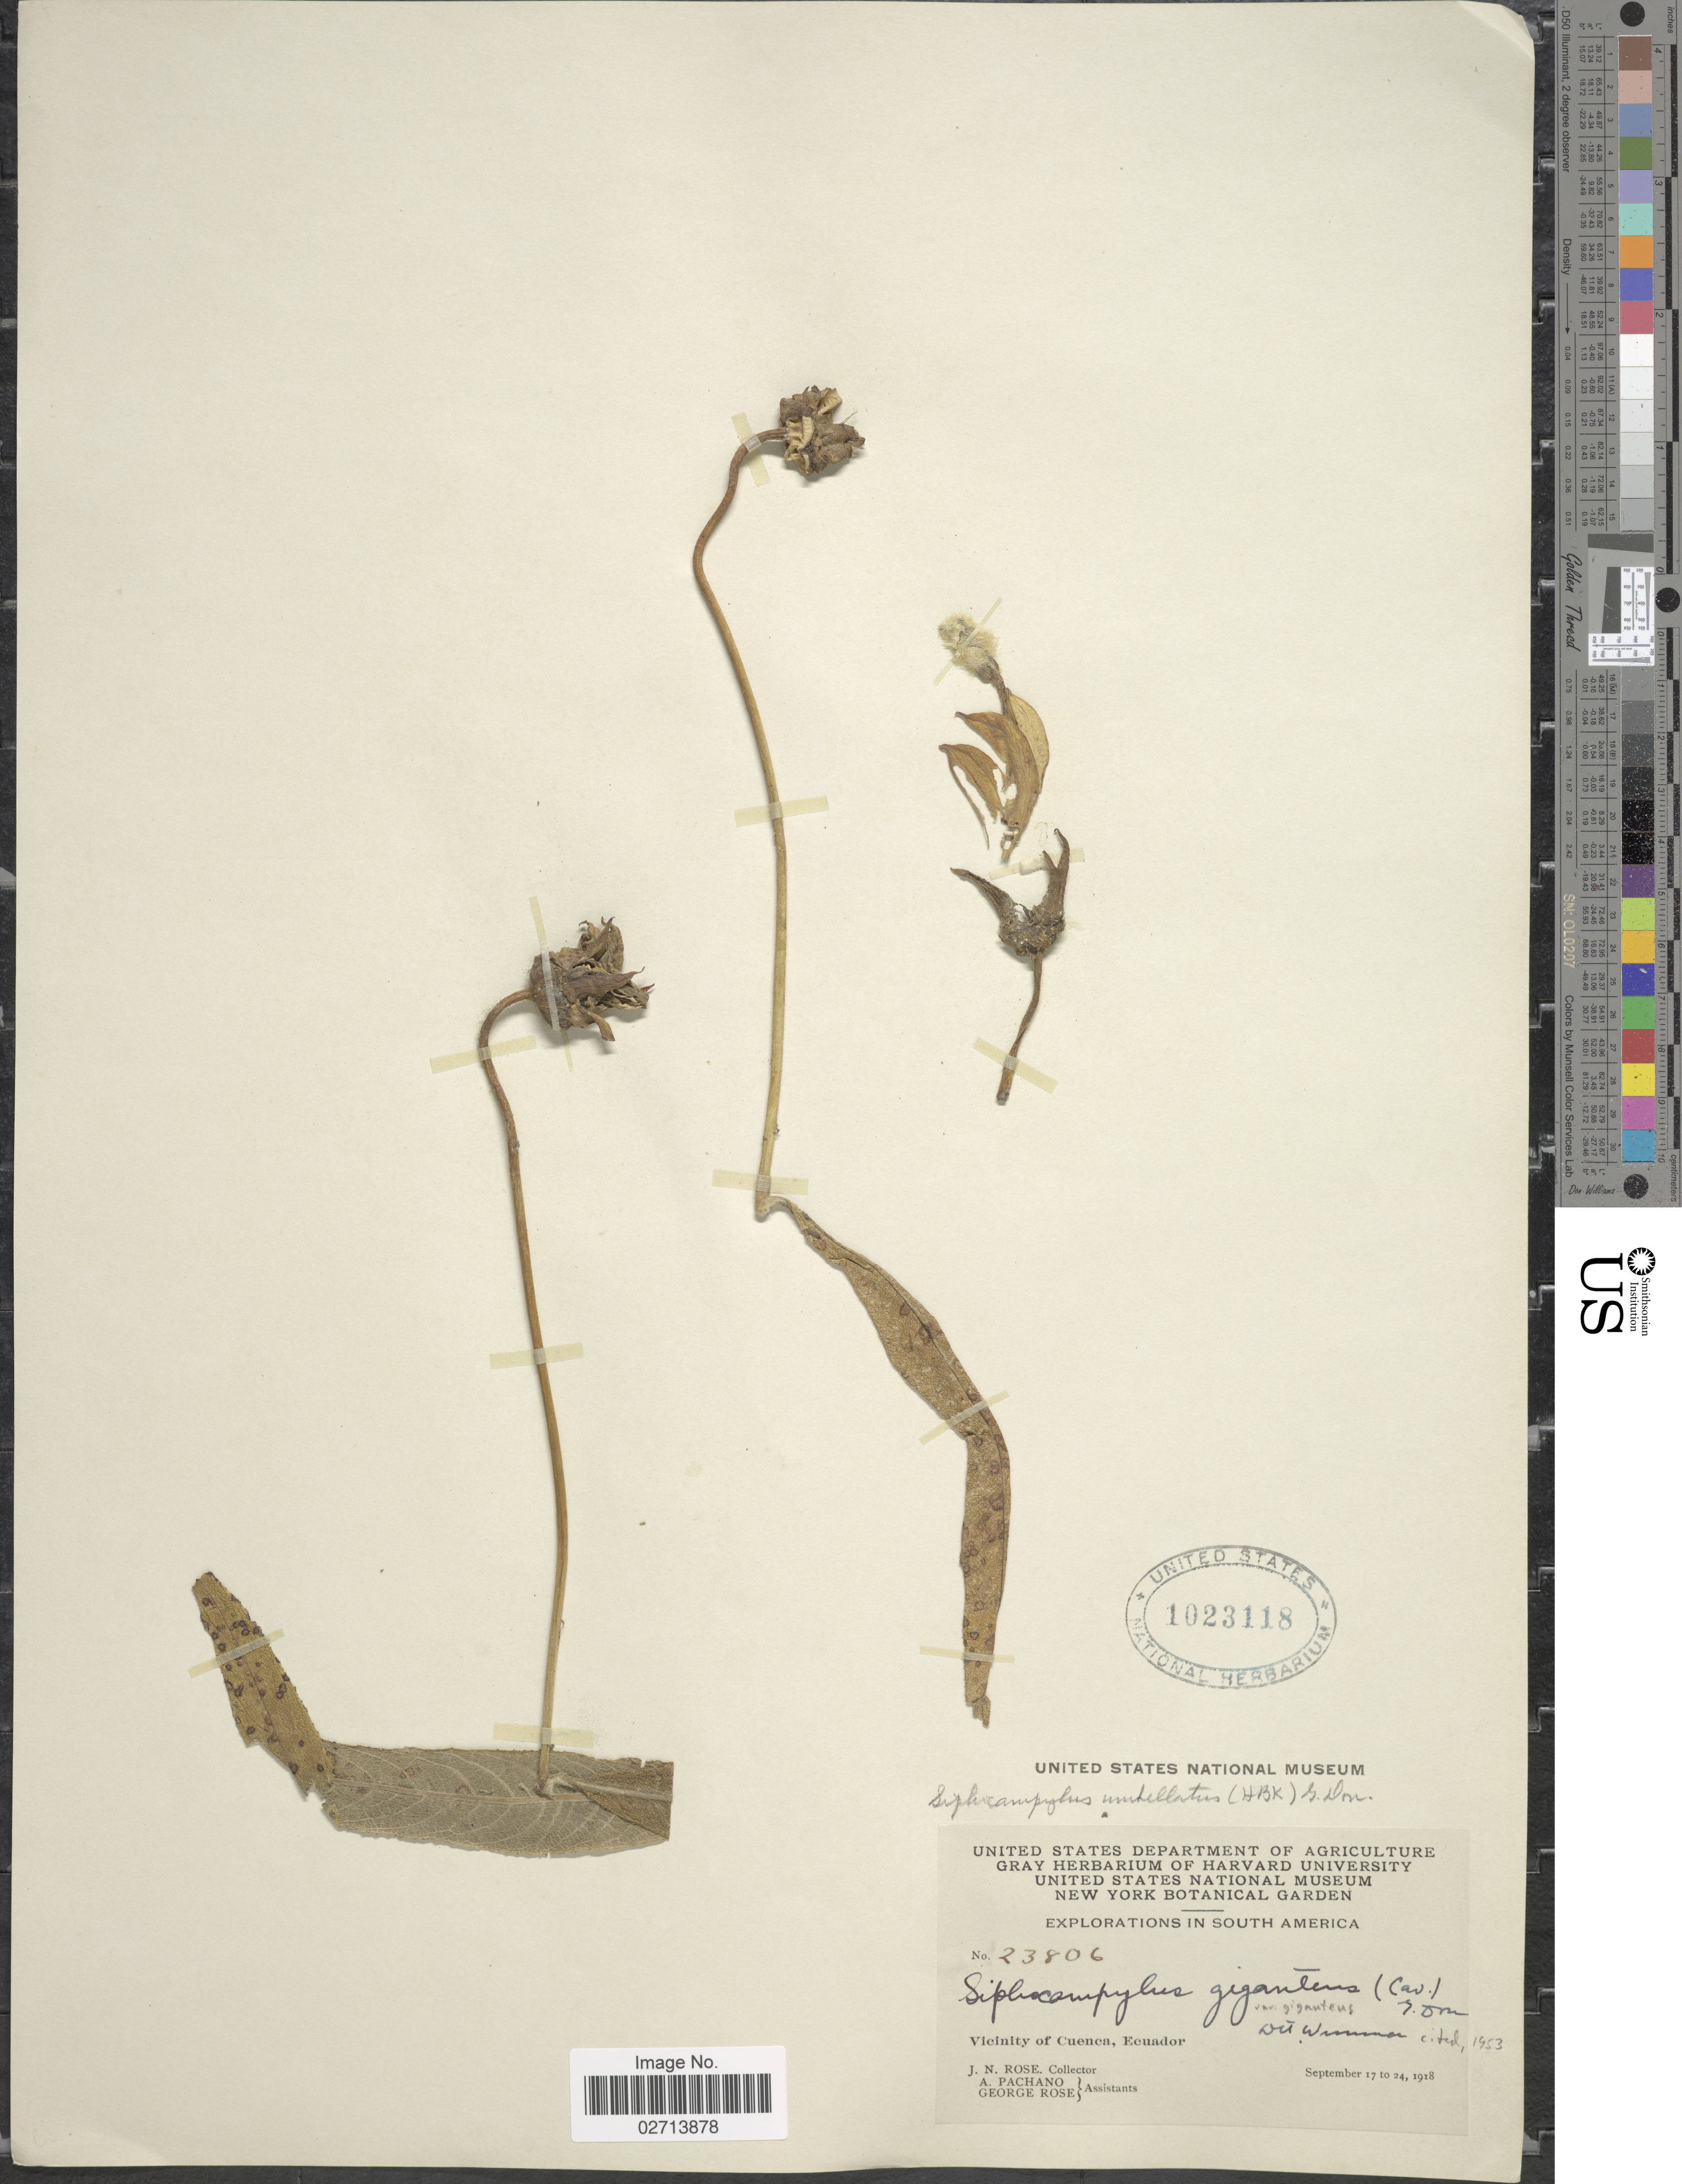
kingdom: Plantae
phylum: Tracheophyta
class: Magnoliopsida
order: Asterales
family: Campanulaceae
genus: Siphocampylus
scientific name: Siphocampylus giganteus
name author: (Cav.) G. Don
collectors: J. N. Rose, A. Pachano & G. Rose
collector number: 23806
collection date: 1918-09-17/1918-09-24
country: Ecuador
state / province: Azuay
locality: Vicinity of Cuenca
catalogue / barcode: US 1023118